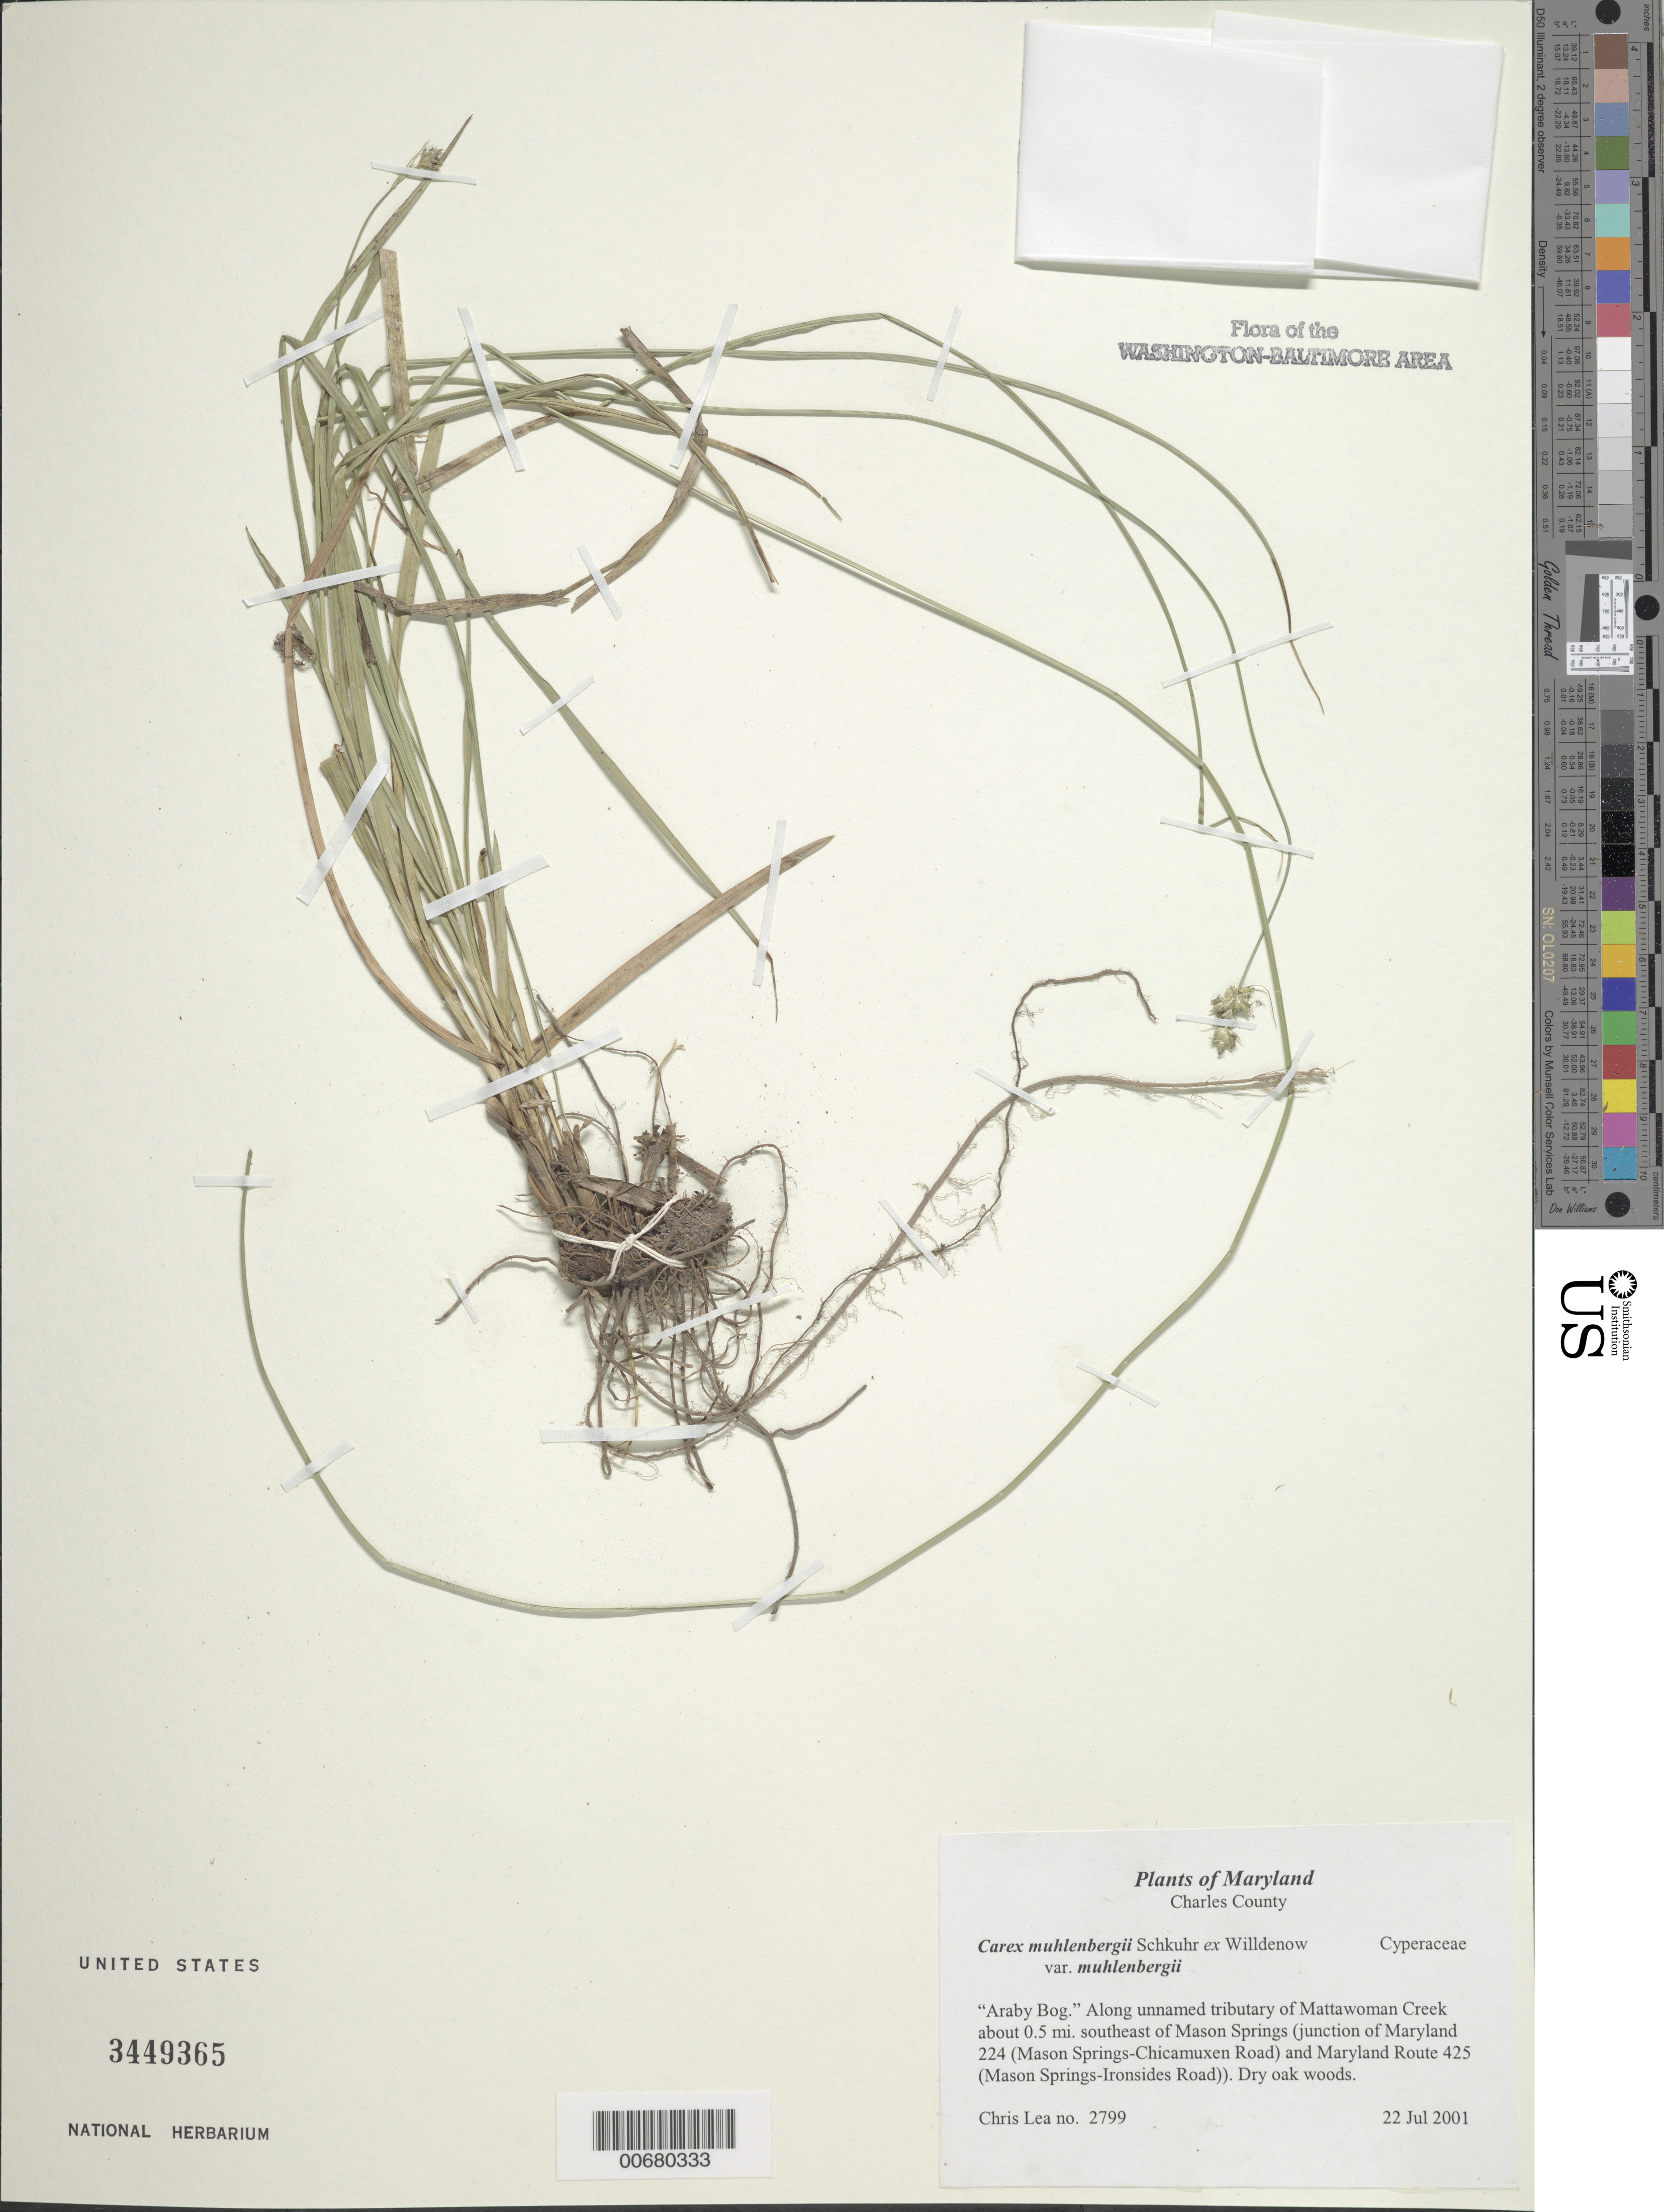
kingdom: Plantae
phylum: Tracheophyta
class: Liliopsida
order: Poales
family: Cyperaceae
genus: Carex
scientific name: Carex muehlenbergii var. muehlenbergii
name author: Willd.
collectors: C. Lea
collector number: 2799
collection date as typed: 22 Jul 2001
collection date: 2001-07-22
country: United States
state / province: Maryland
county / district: Charles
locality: "Araby bog". Along unnamed tributary of Mattawoman Creek about 0.5 mi. SE of Mason Springs (junction of Maryland 224 (Mason Springs - Chicamuxen Road) and Maryland Route 425 (Mason Springs - Ironsides Road).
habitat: Dry oak woods.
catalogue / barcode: US 3449365